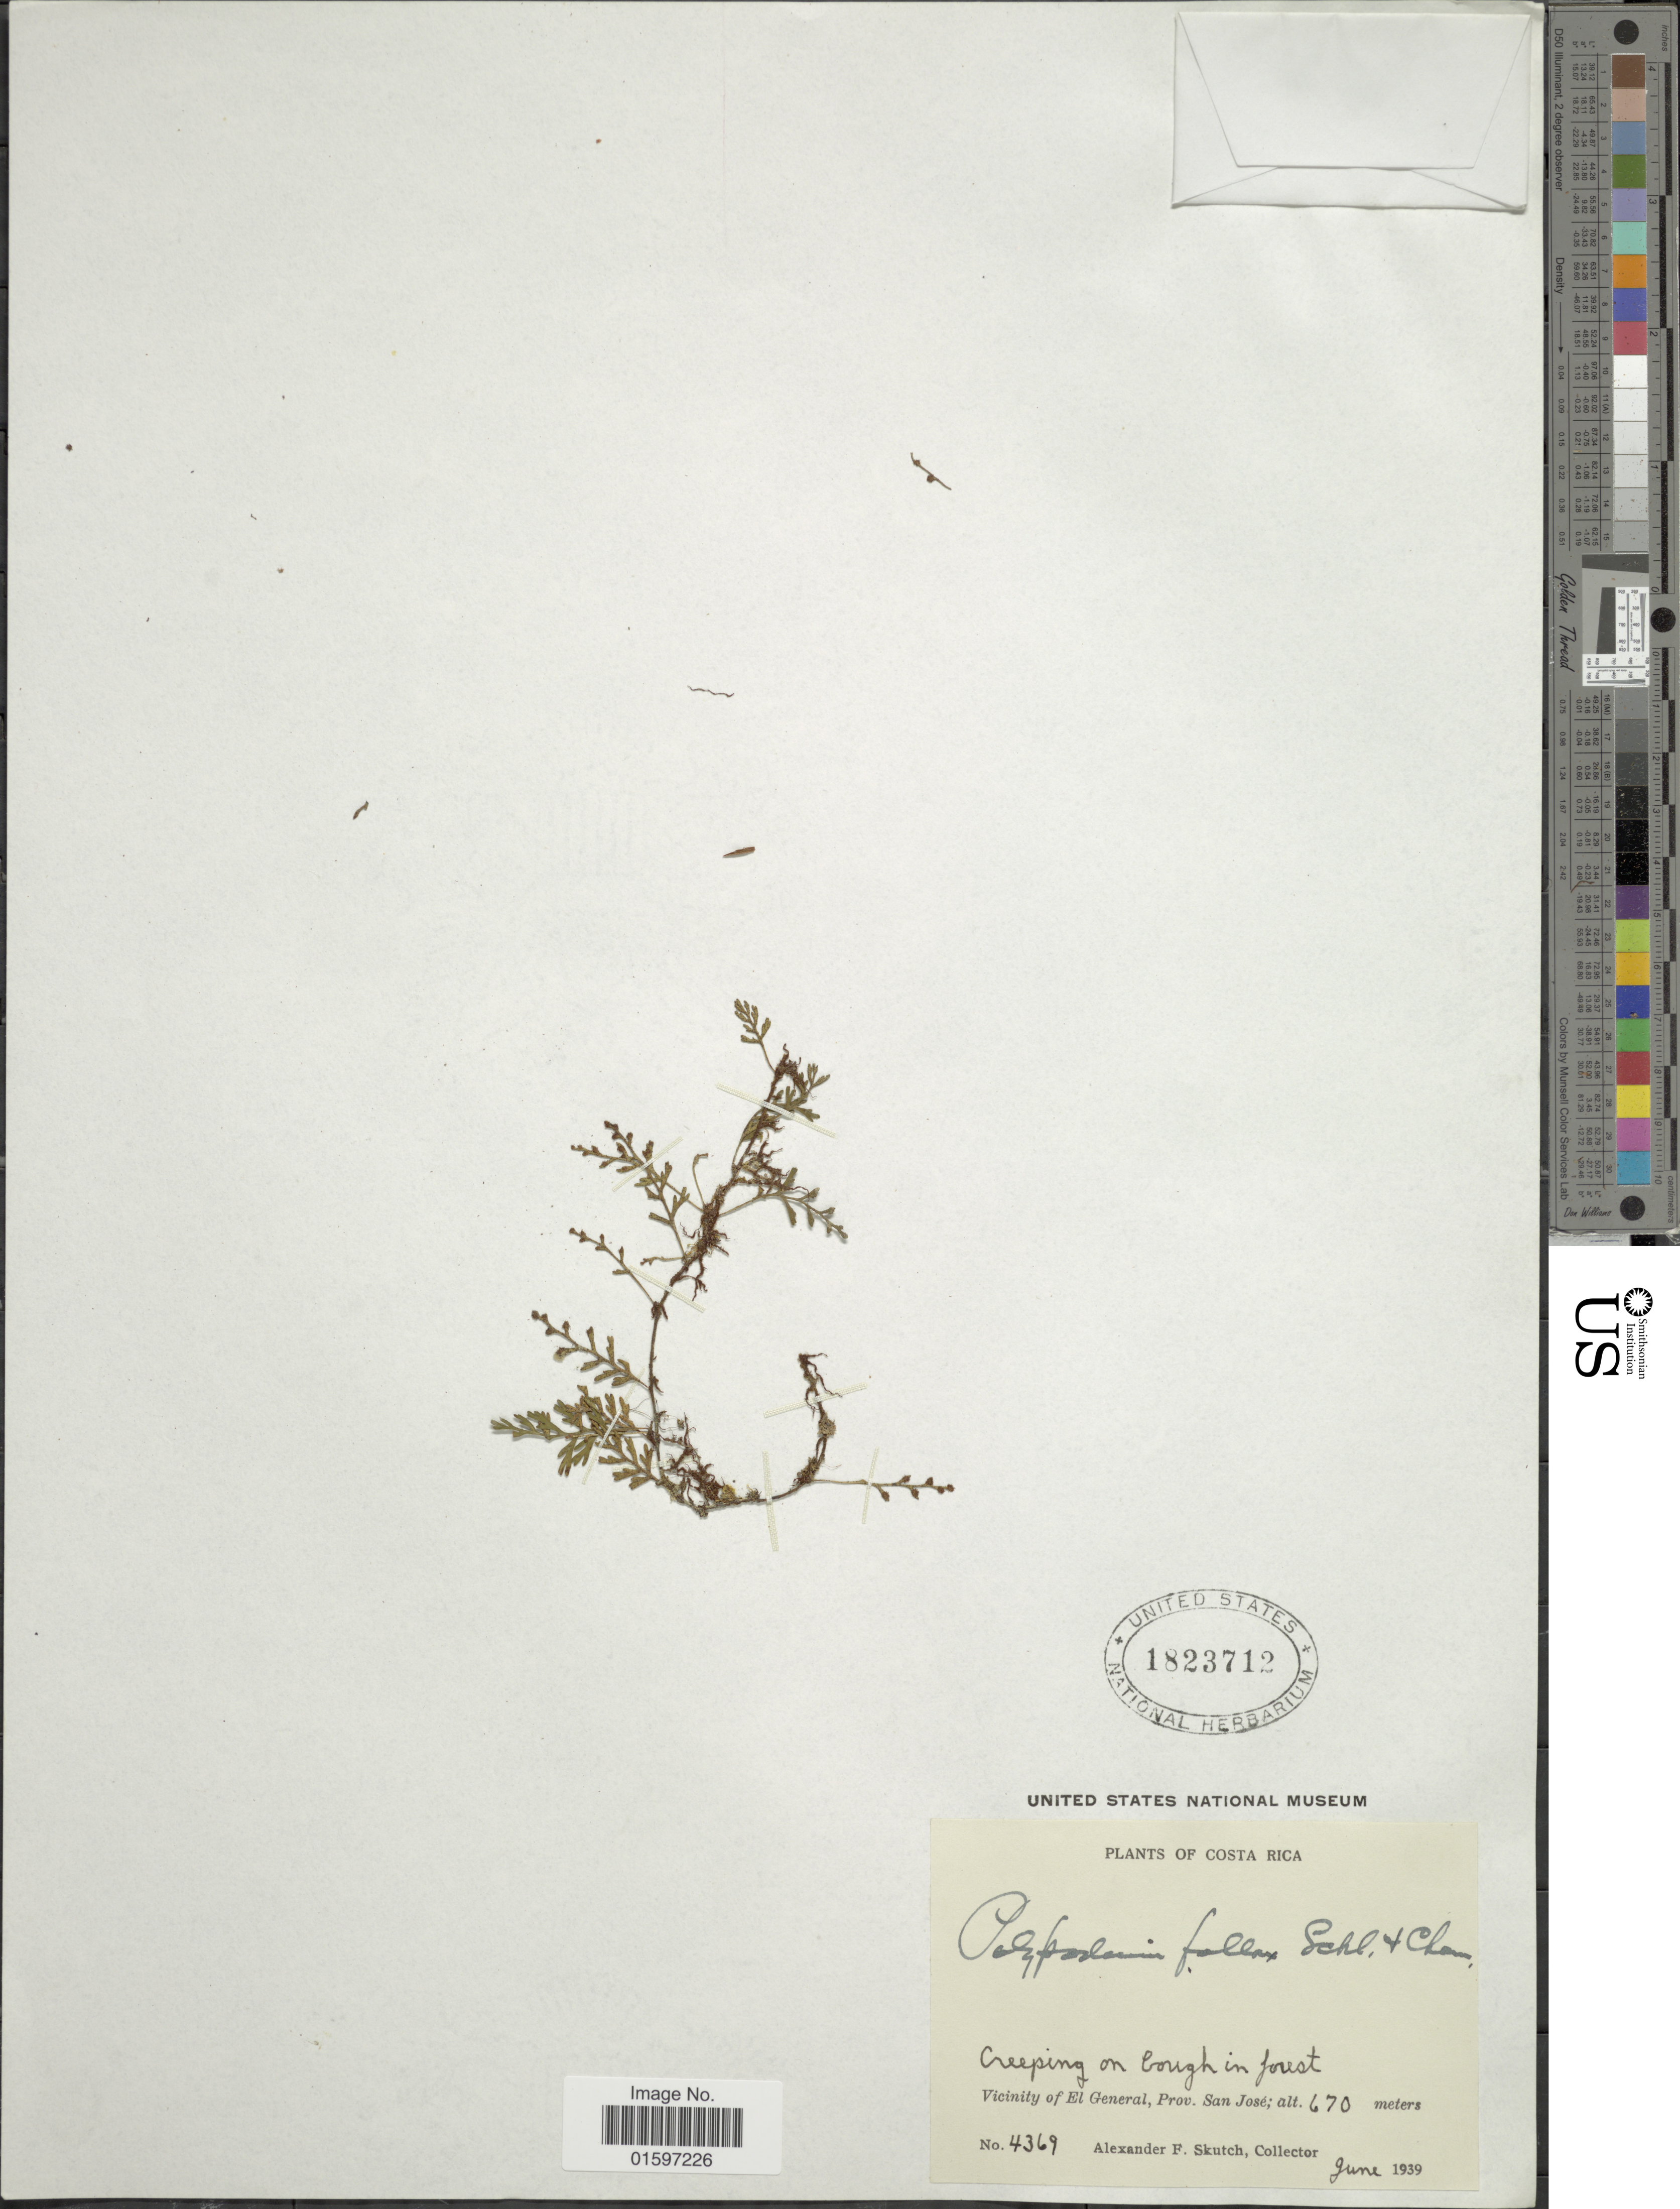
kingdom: Plantae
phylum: Tracheophyta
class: Polypodiopsida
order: Polypodiales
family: Polypodiaceae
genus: Pleopeltis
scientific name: Pleopeltis fallax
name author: (Schltdl. & Cham.) Mickel & Beitel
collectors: A. F. Skutch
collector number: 4369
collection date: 1939-06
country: Costa Rica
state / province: San José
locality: Vicinity of El General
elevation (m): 670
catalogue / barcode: US 1823712